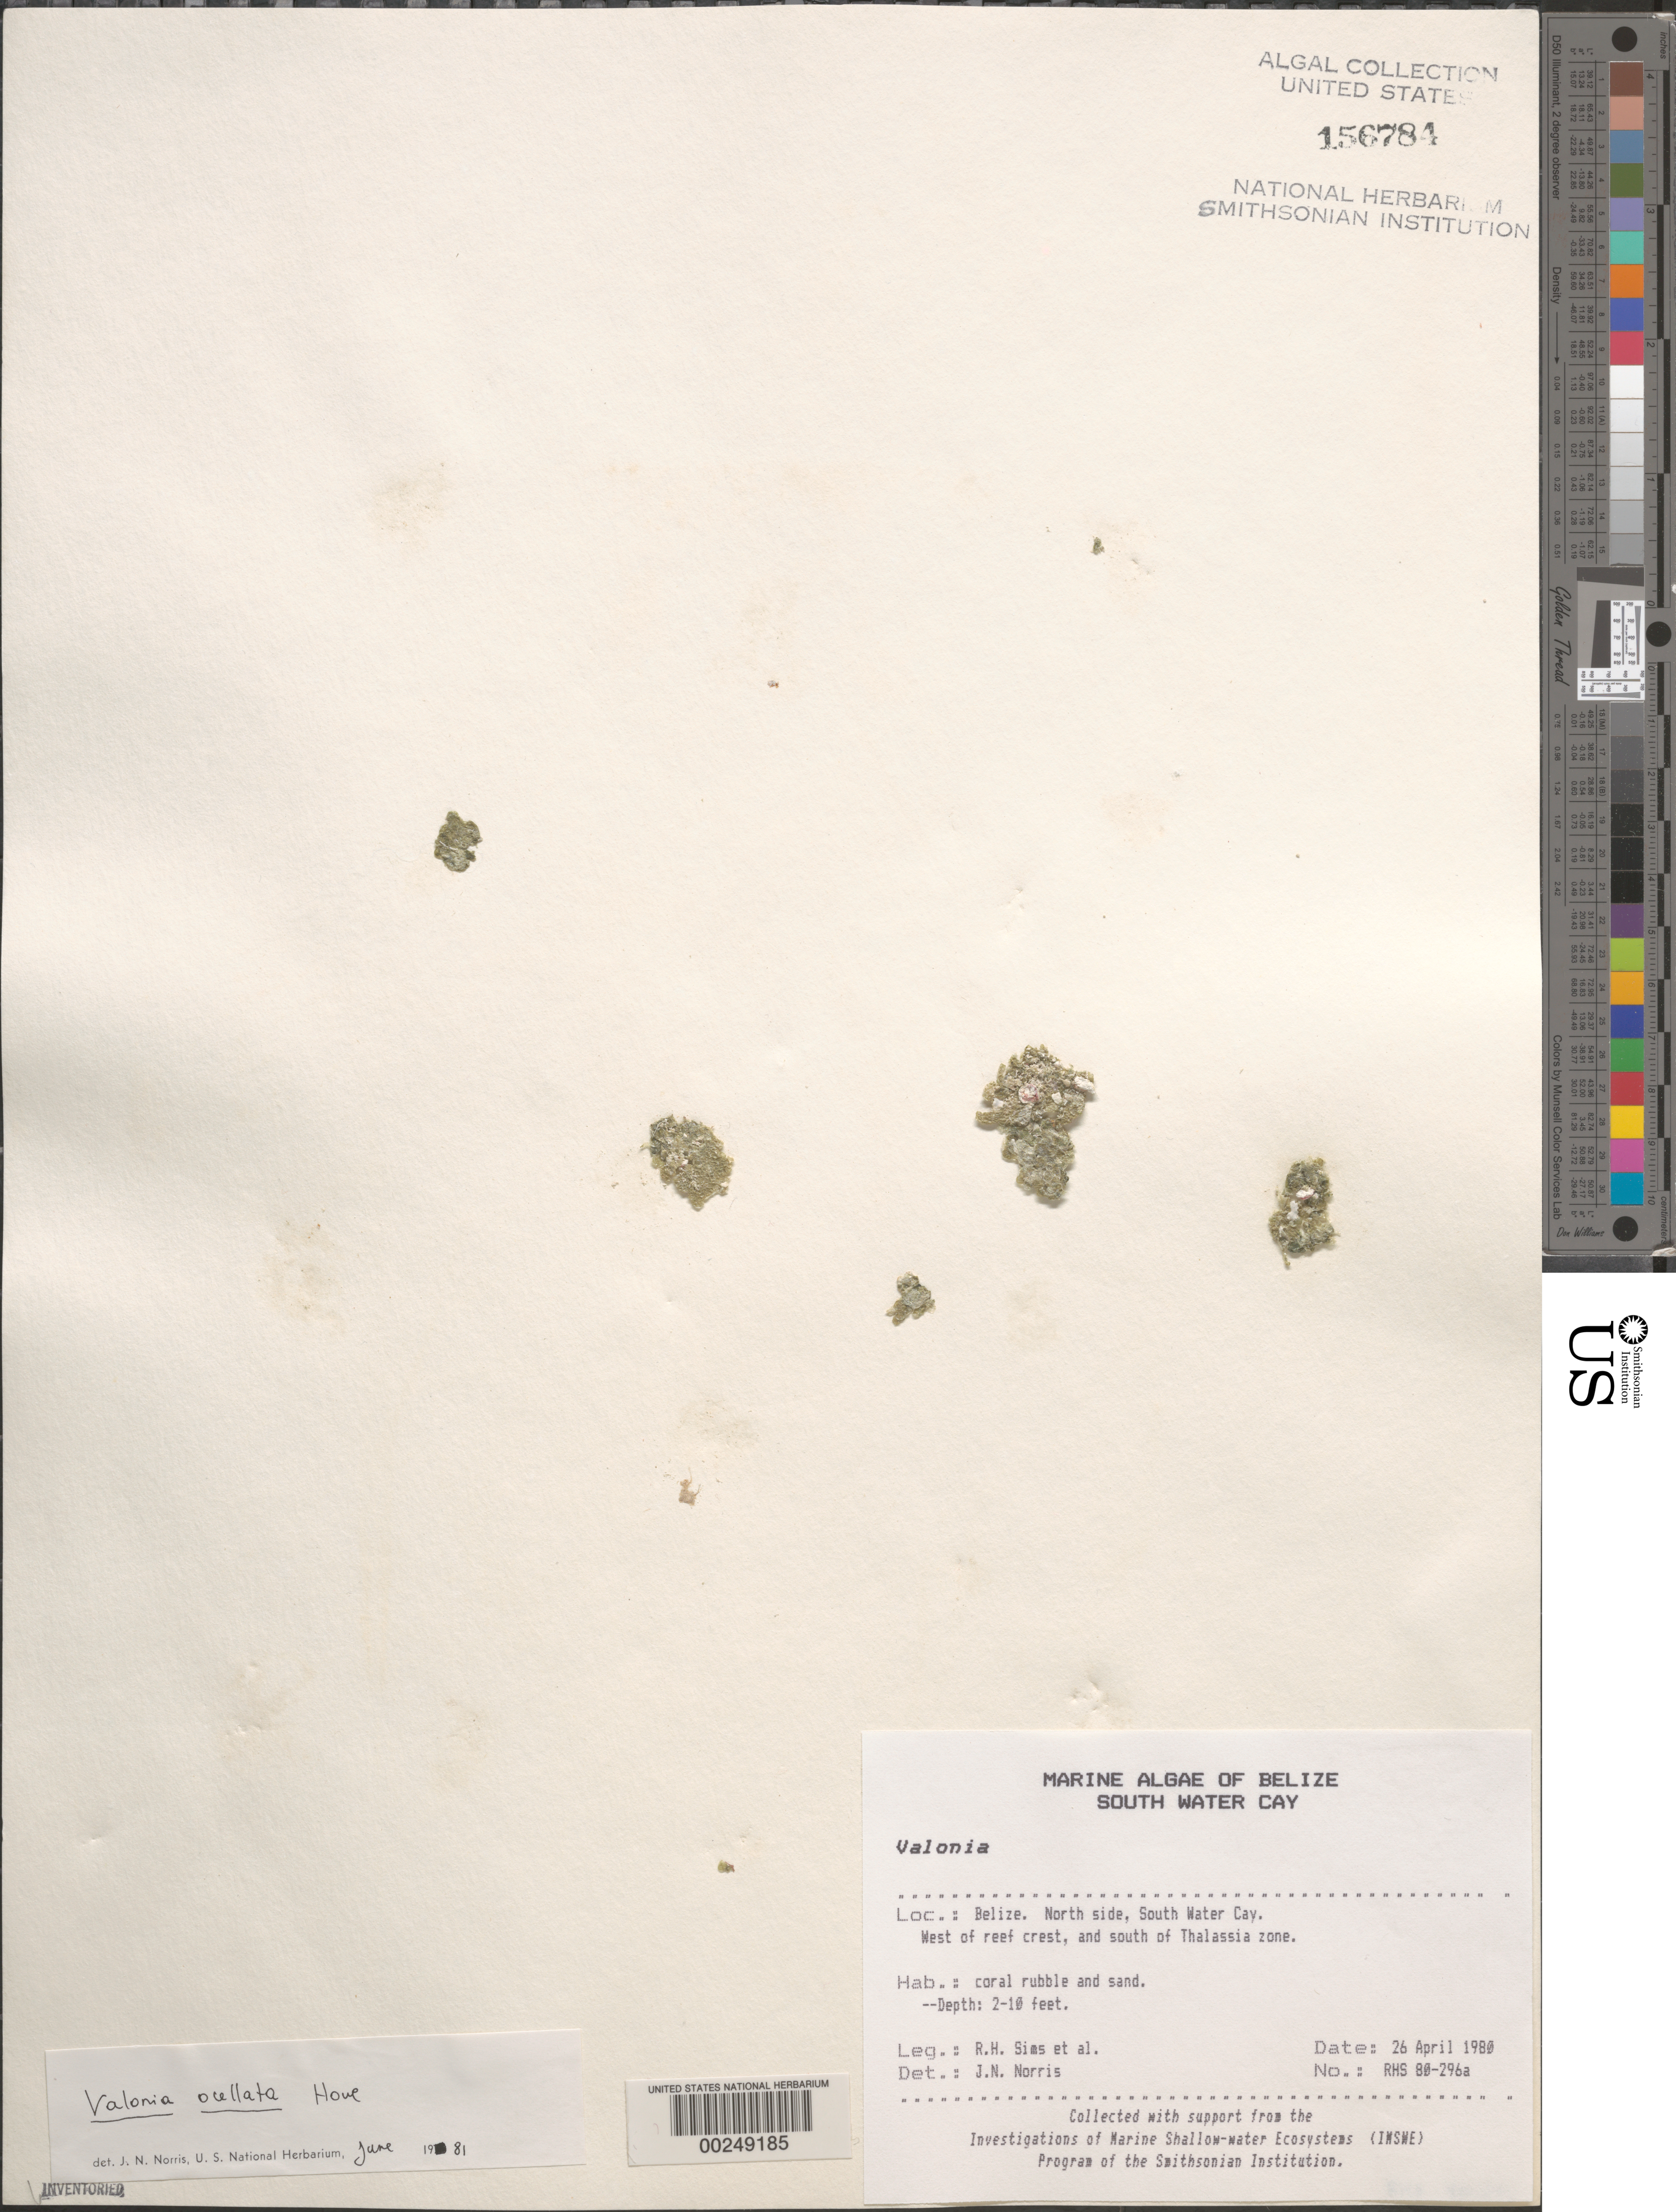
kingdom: Plantae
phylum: Chlorophyta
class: Ulvophyceae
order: Siphonocladales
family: Siphonocladaceae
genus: Dictyosphaeria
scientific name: Dictyosphaeria ocellata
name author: (M. Howe) Olsen-Stojkovich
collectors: R. H. Sims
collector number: RHS 80-296a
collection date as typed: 26 Apr 1980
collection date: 1980-04-26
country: Belize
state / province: Stann Creek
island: South Water Cay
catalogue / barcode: US 156784